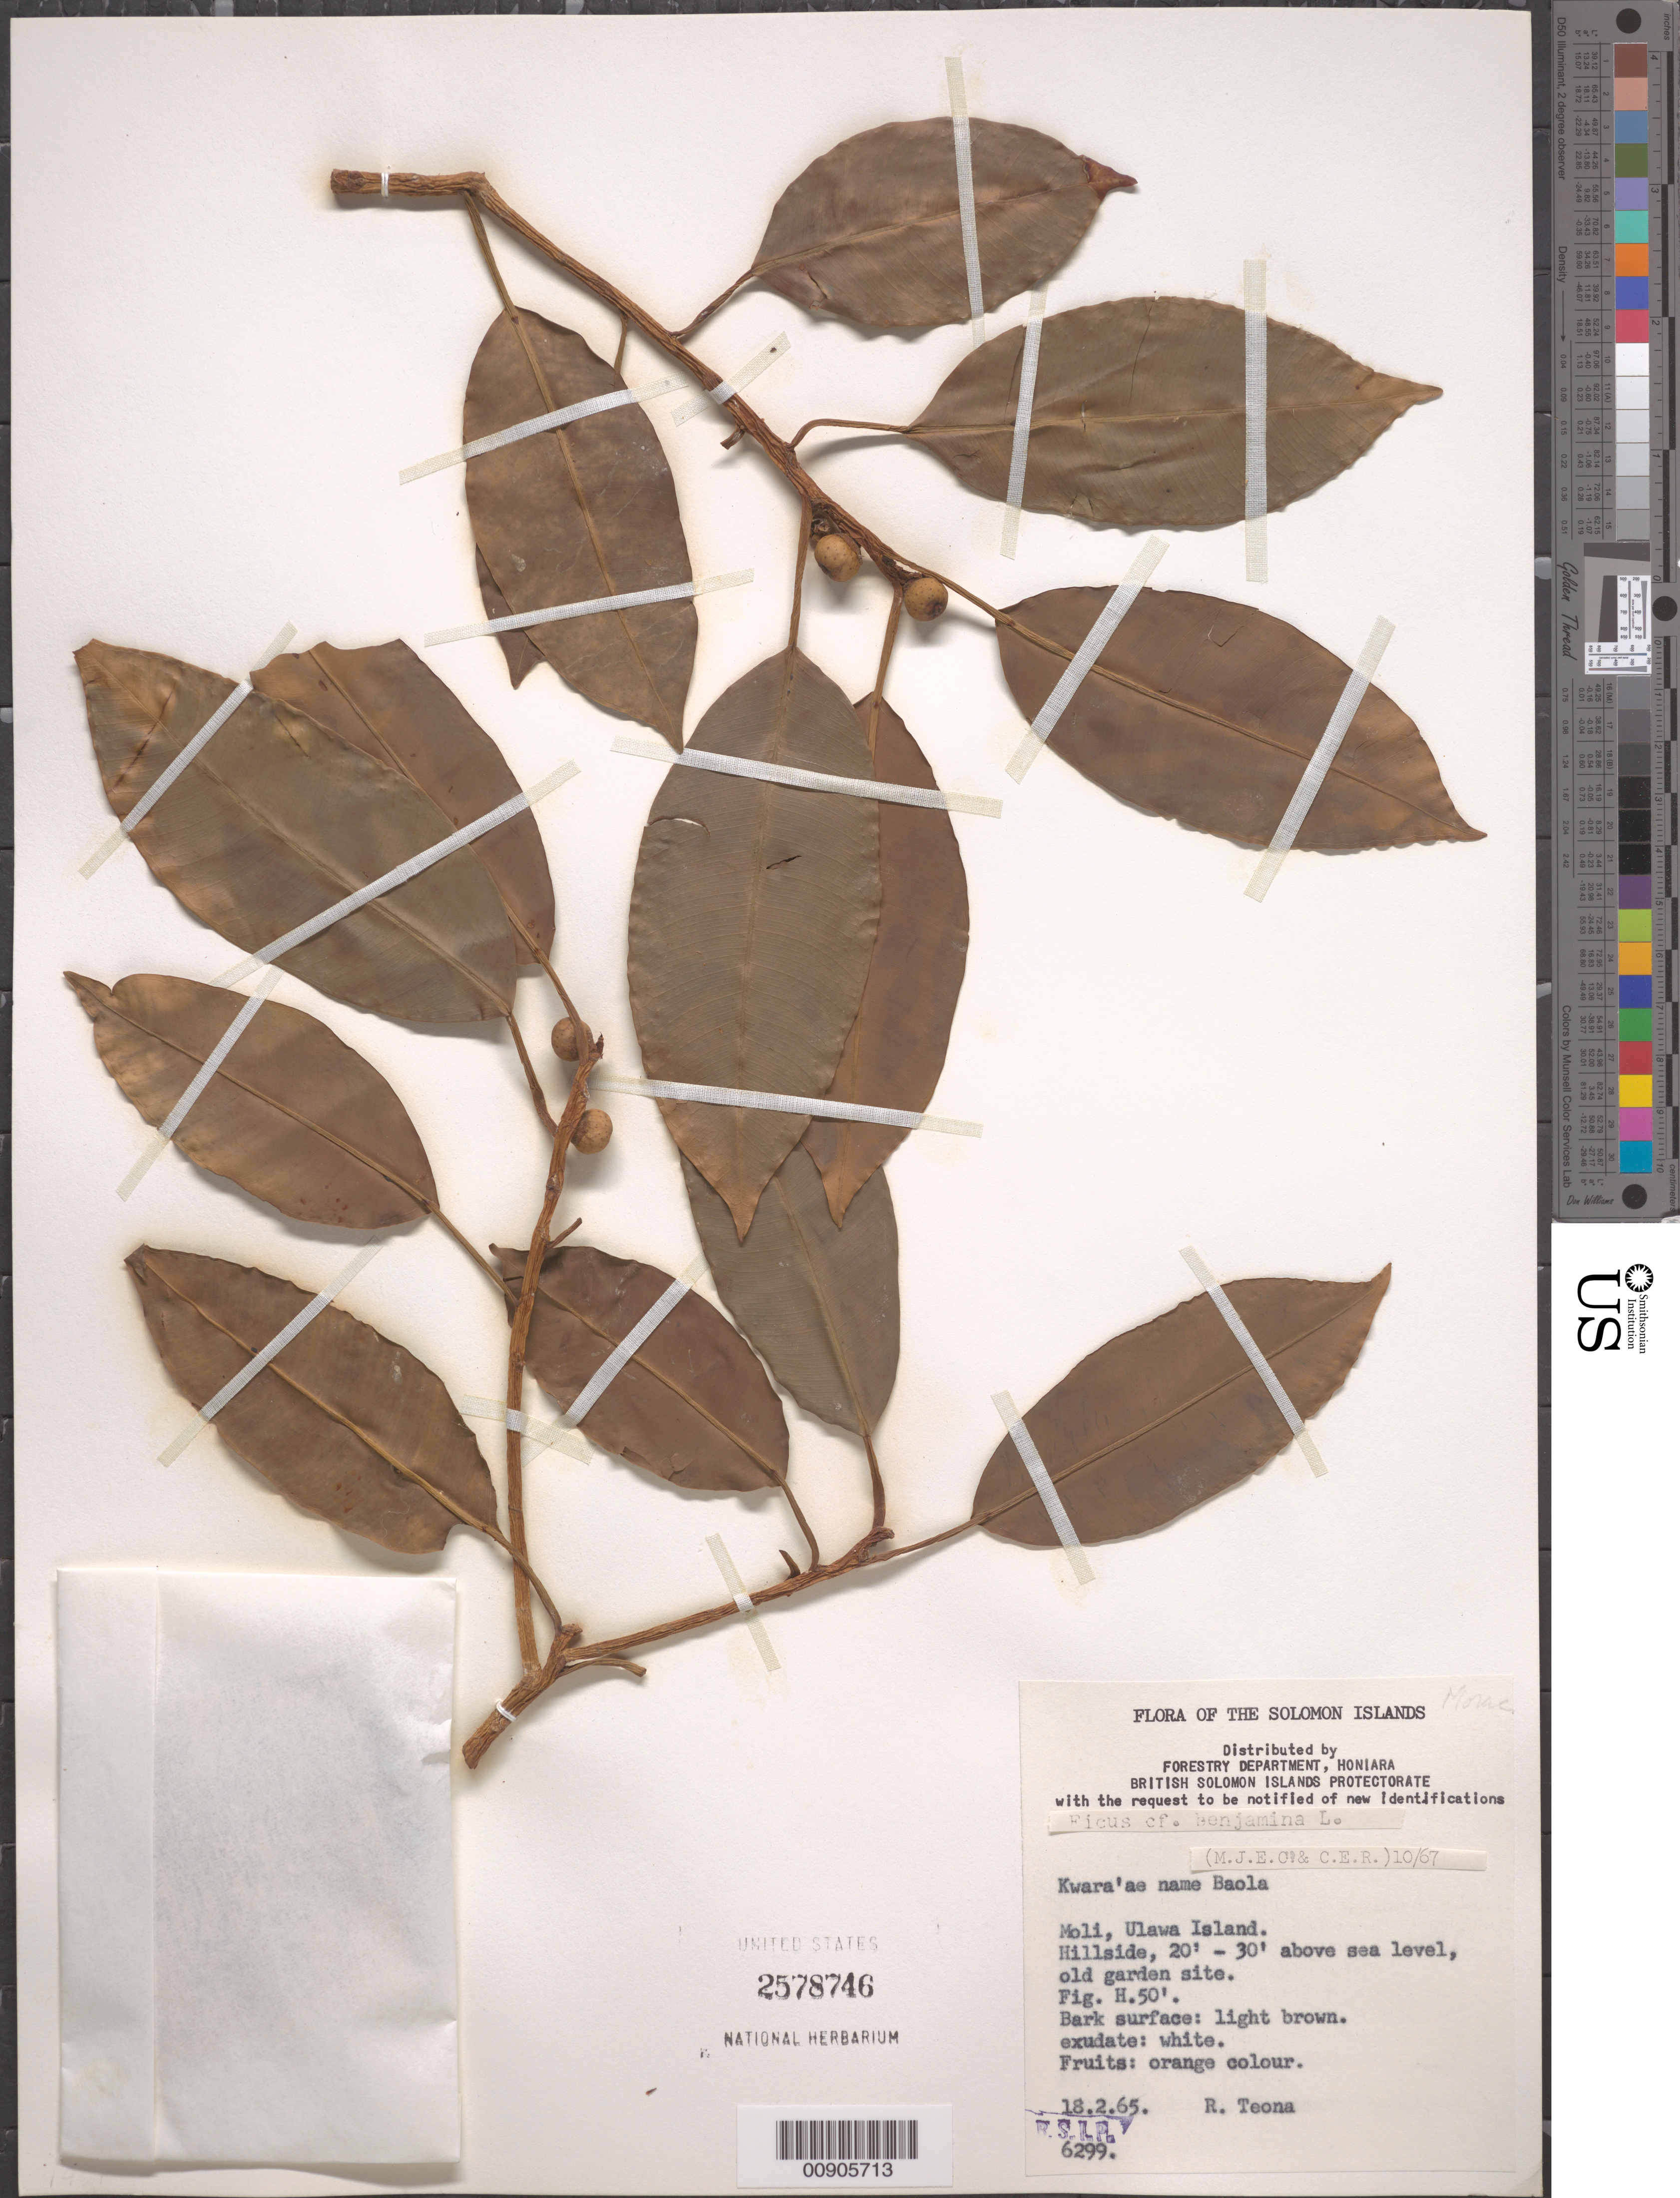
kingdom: Plantae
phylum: Tracheophyta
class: Magnoliopsida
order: Rosales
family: Moraceae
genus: Ficus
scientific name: Ficus benjamina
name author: L.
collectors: R. Teona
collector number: BSIP 6299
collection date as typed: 18 Feb 1965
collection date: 1965-02-18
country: Solomon Islands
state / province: Makira-Ulawa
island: Ulawa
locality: Moli, Ulawa Island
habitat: old garden site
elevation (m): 6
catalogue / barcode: US 2578746